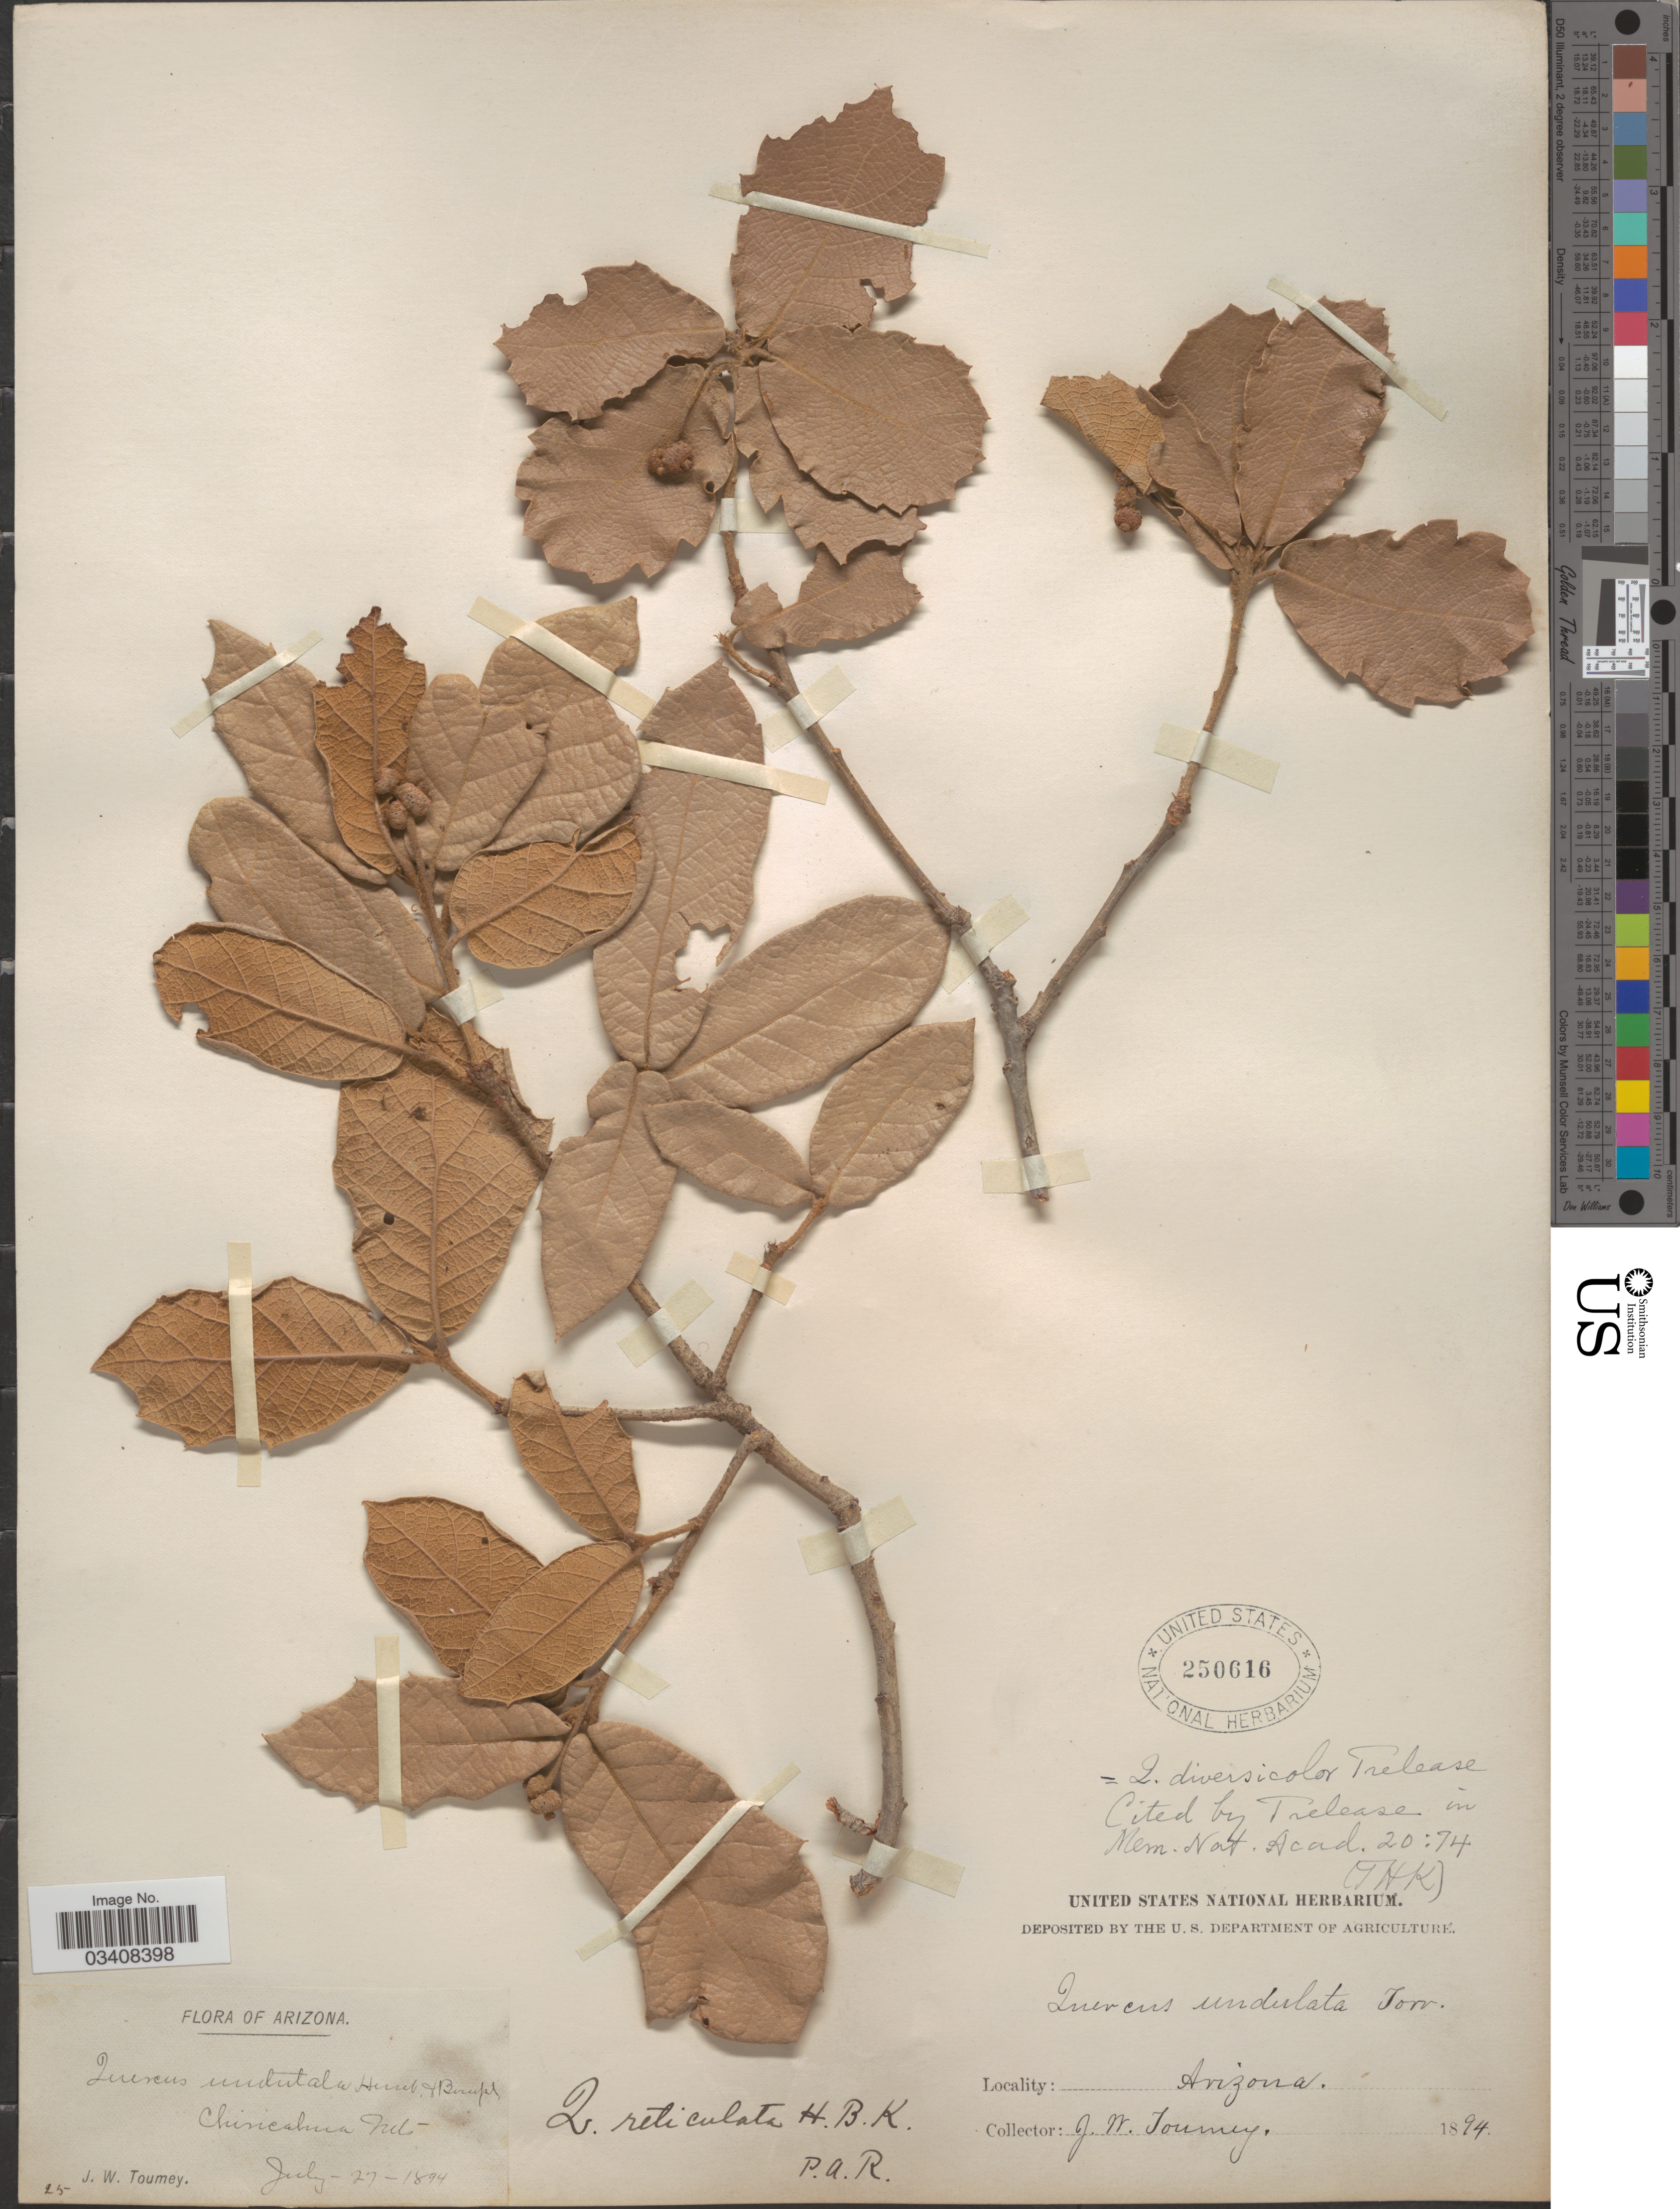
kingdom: Plantae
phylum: Tracheophyta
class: Magnoliopsida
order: Fagales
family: Fagaceae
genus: Quercus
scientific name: Quercus rugosa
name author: Née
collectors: J. W. Toumey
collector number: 25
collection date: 1894-07-27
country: United States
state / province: Arizona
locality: Chiricahua Mts.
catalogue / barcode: US 250616